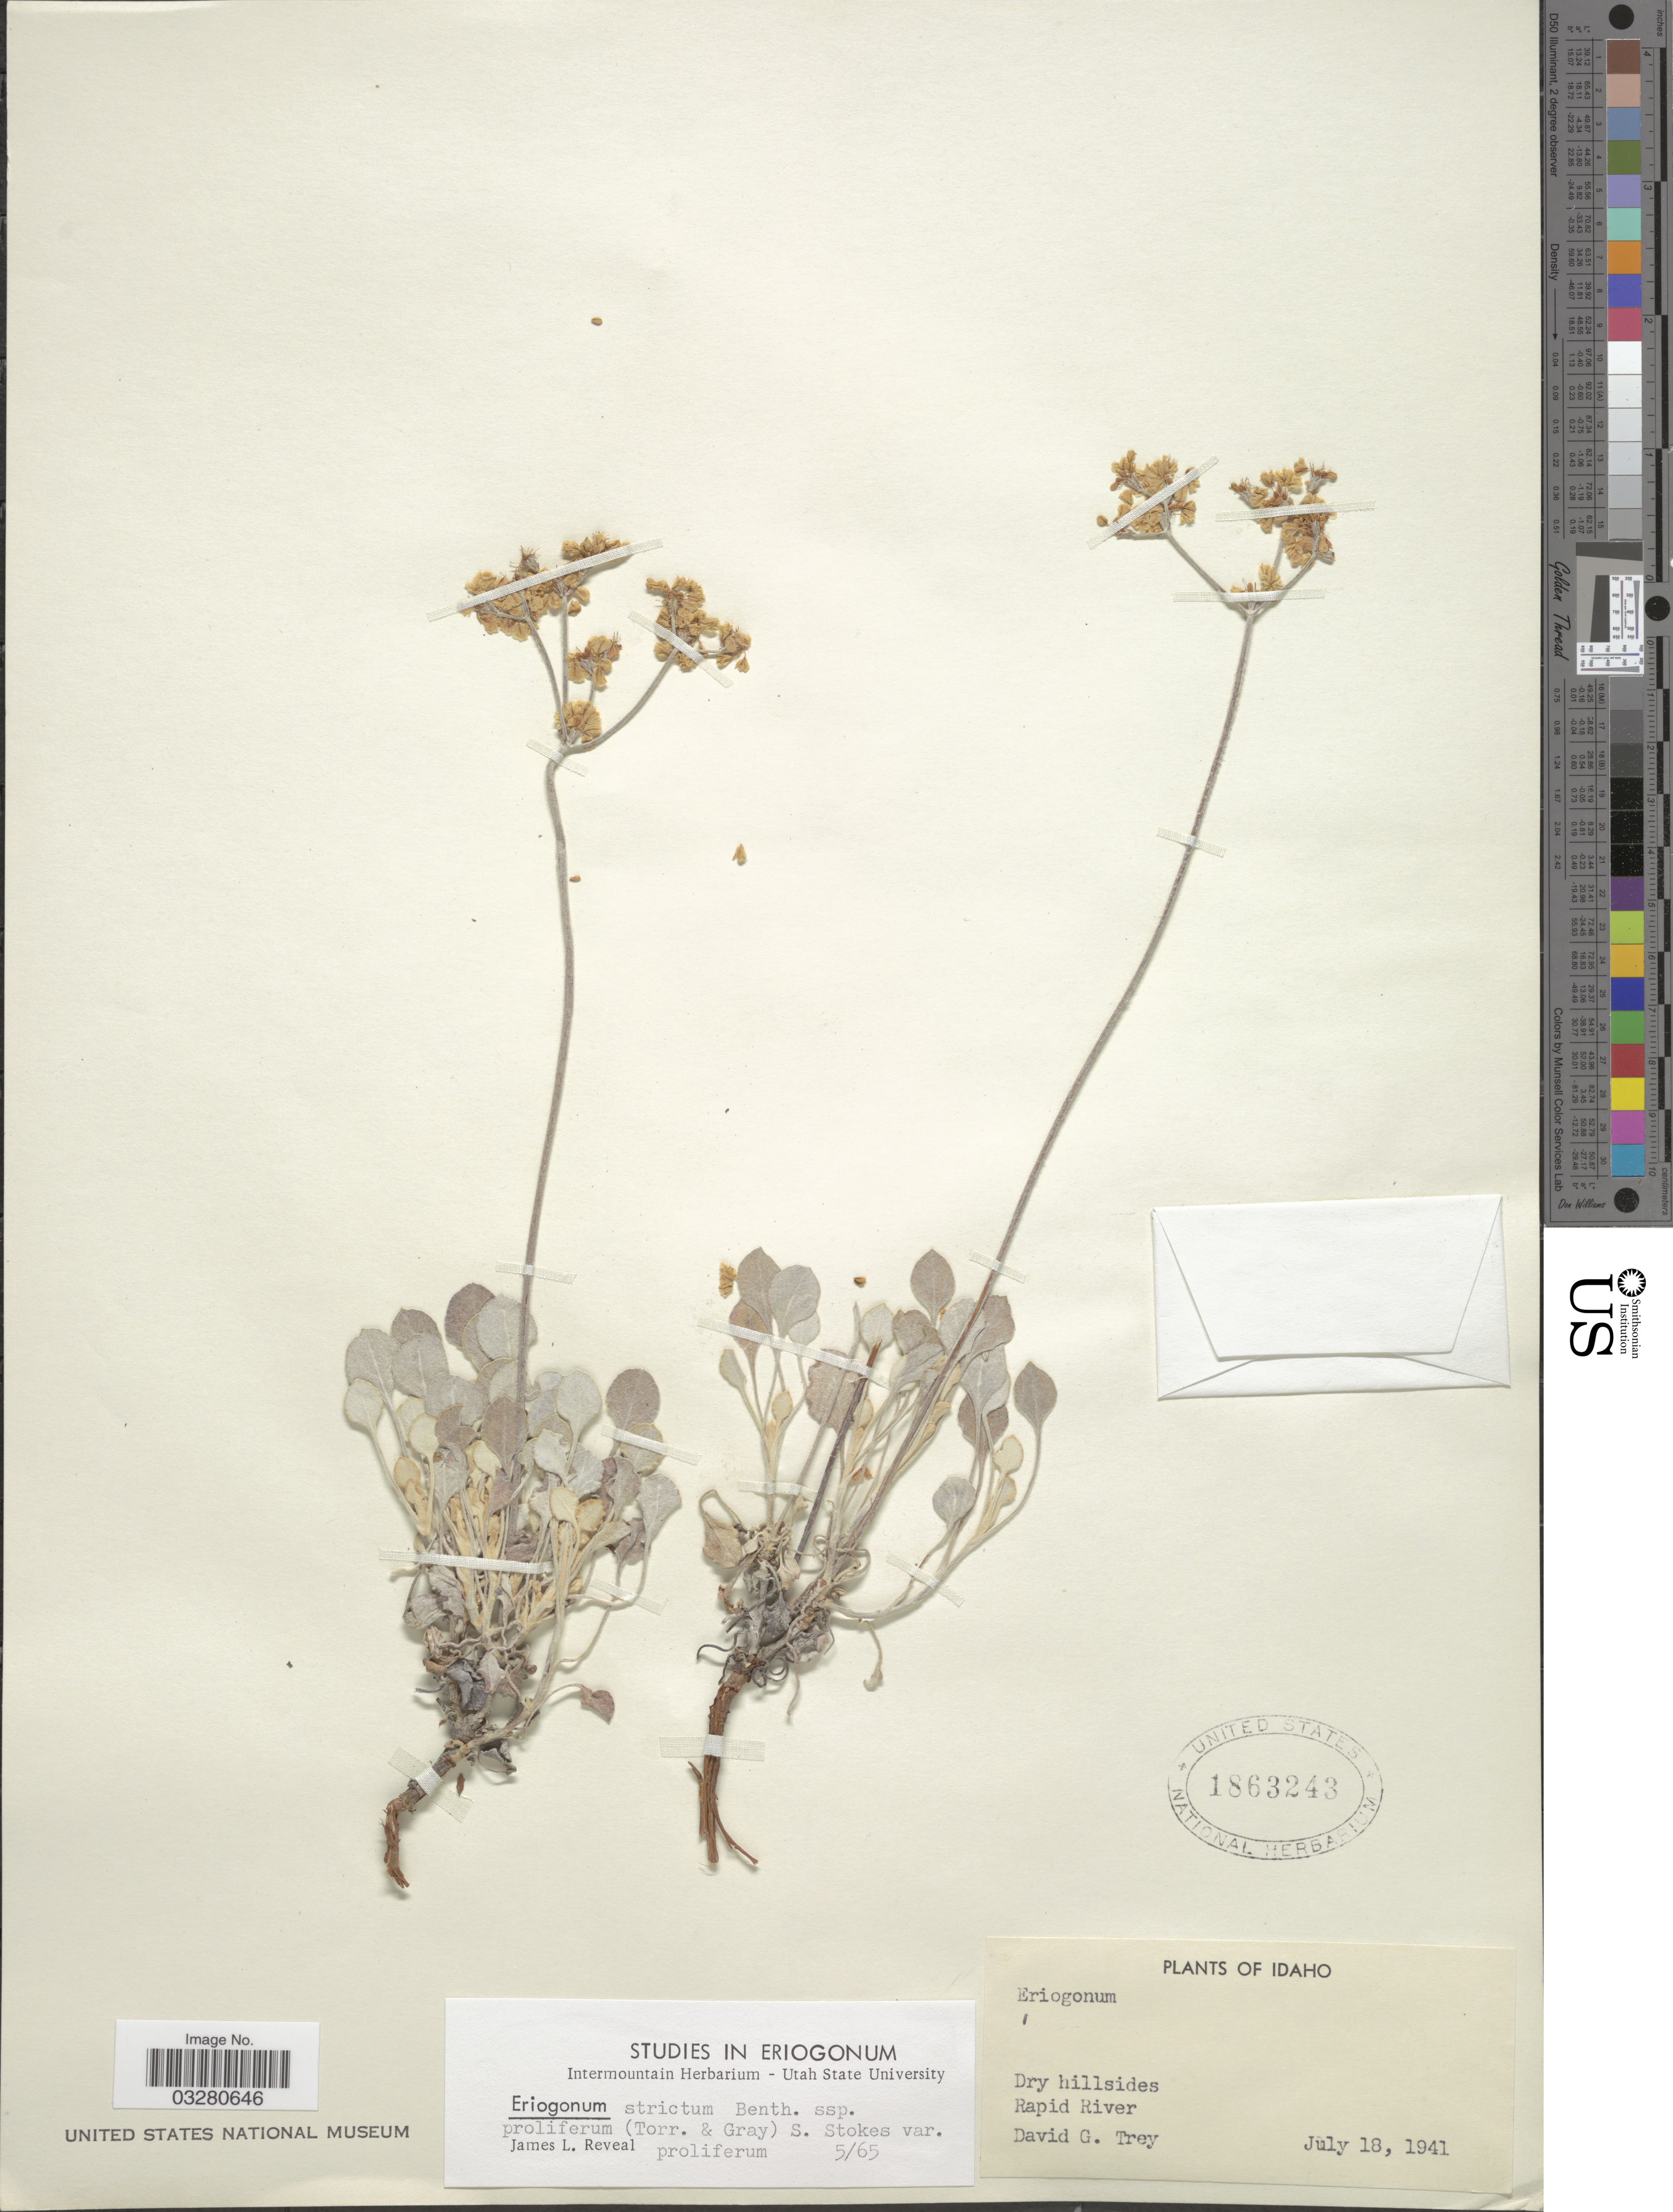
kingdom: Plantae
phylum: Tracheophyta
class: Magnoliopsida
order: Caryophyllales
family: Polygonaceae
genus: Eriogonum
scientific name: Eriogonum proliferum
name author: Torr. & A. Gray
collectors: D. Trey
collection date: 1941-07-18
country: United States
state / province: Idaho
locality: Rapid River.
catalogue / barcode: US 1863243